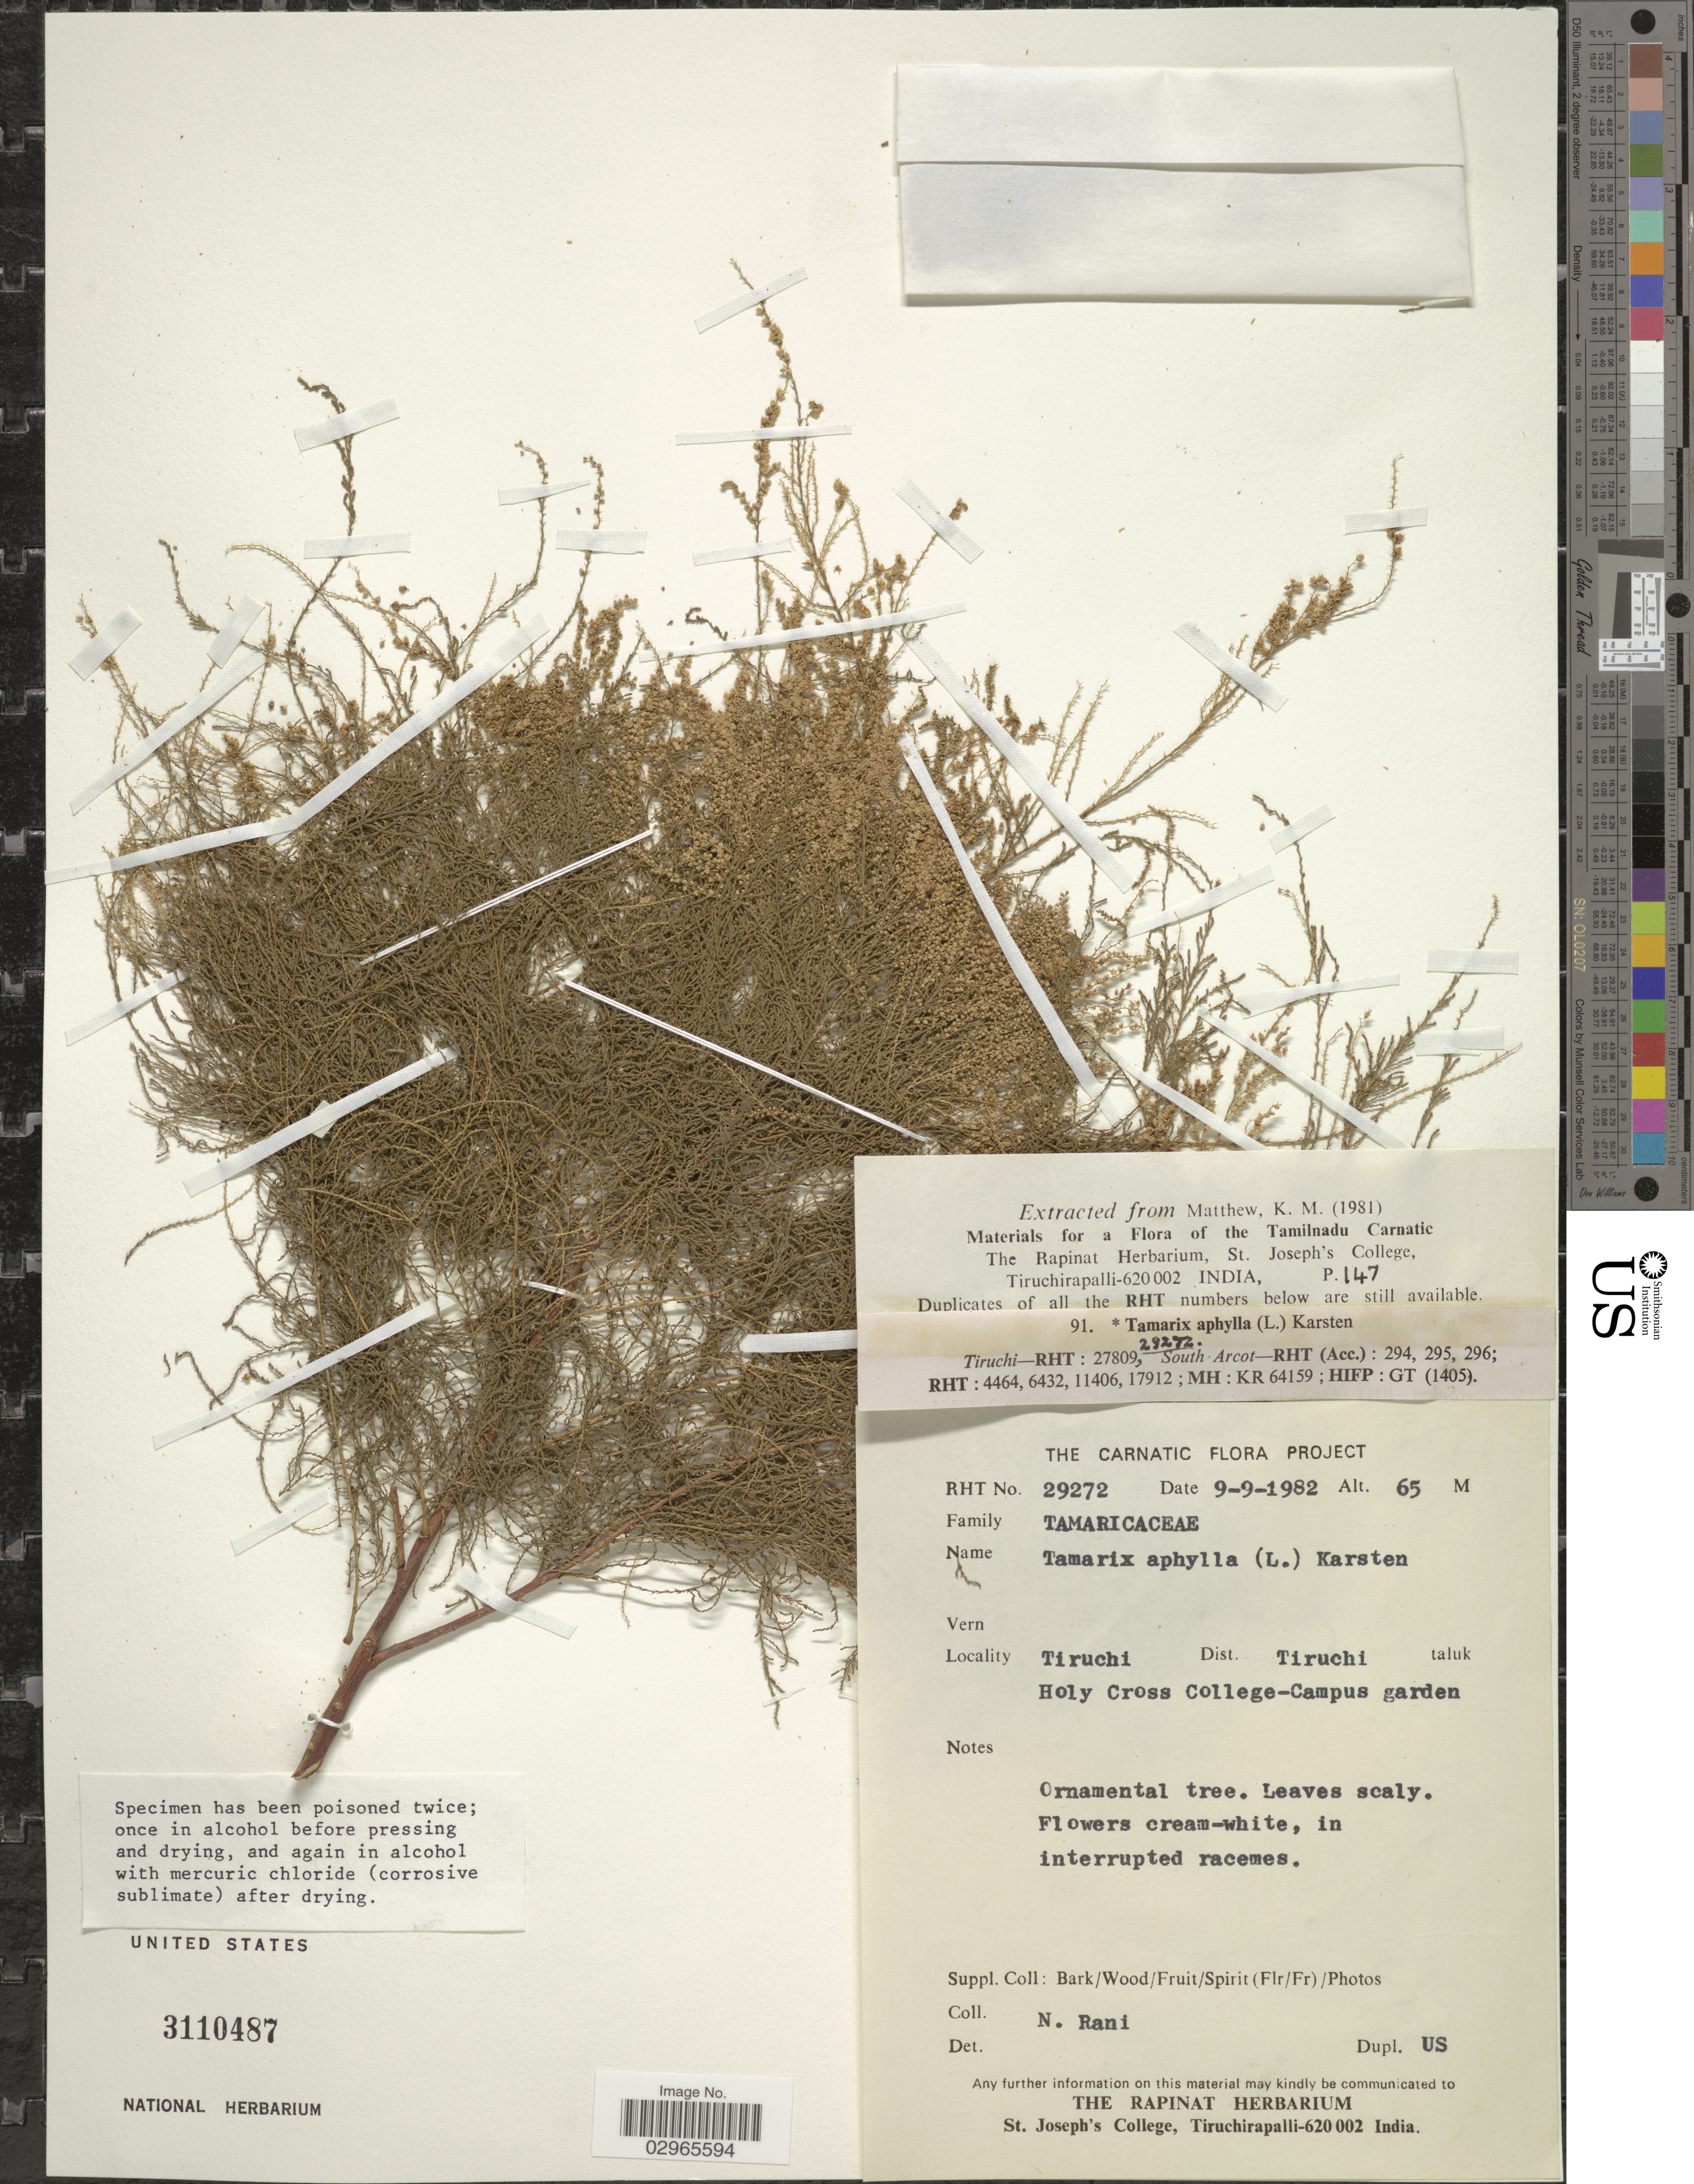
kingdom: Plantae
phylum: Tracheophyta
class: Magnoliopsida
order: Caryophyllales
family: Tamaricaceae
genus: Tamarix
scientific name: Tamarix aphylla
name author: (L.) H. Karst.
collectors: N. Rani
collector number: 29272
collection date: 1982-09-09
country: India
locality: Tiruchi, Dist. Tiruchi taluk, Holy Cross College-Campus garden.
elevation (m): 65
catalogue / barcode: US 3110487